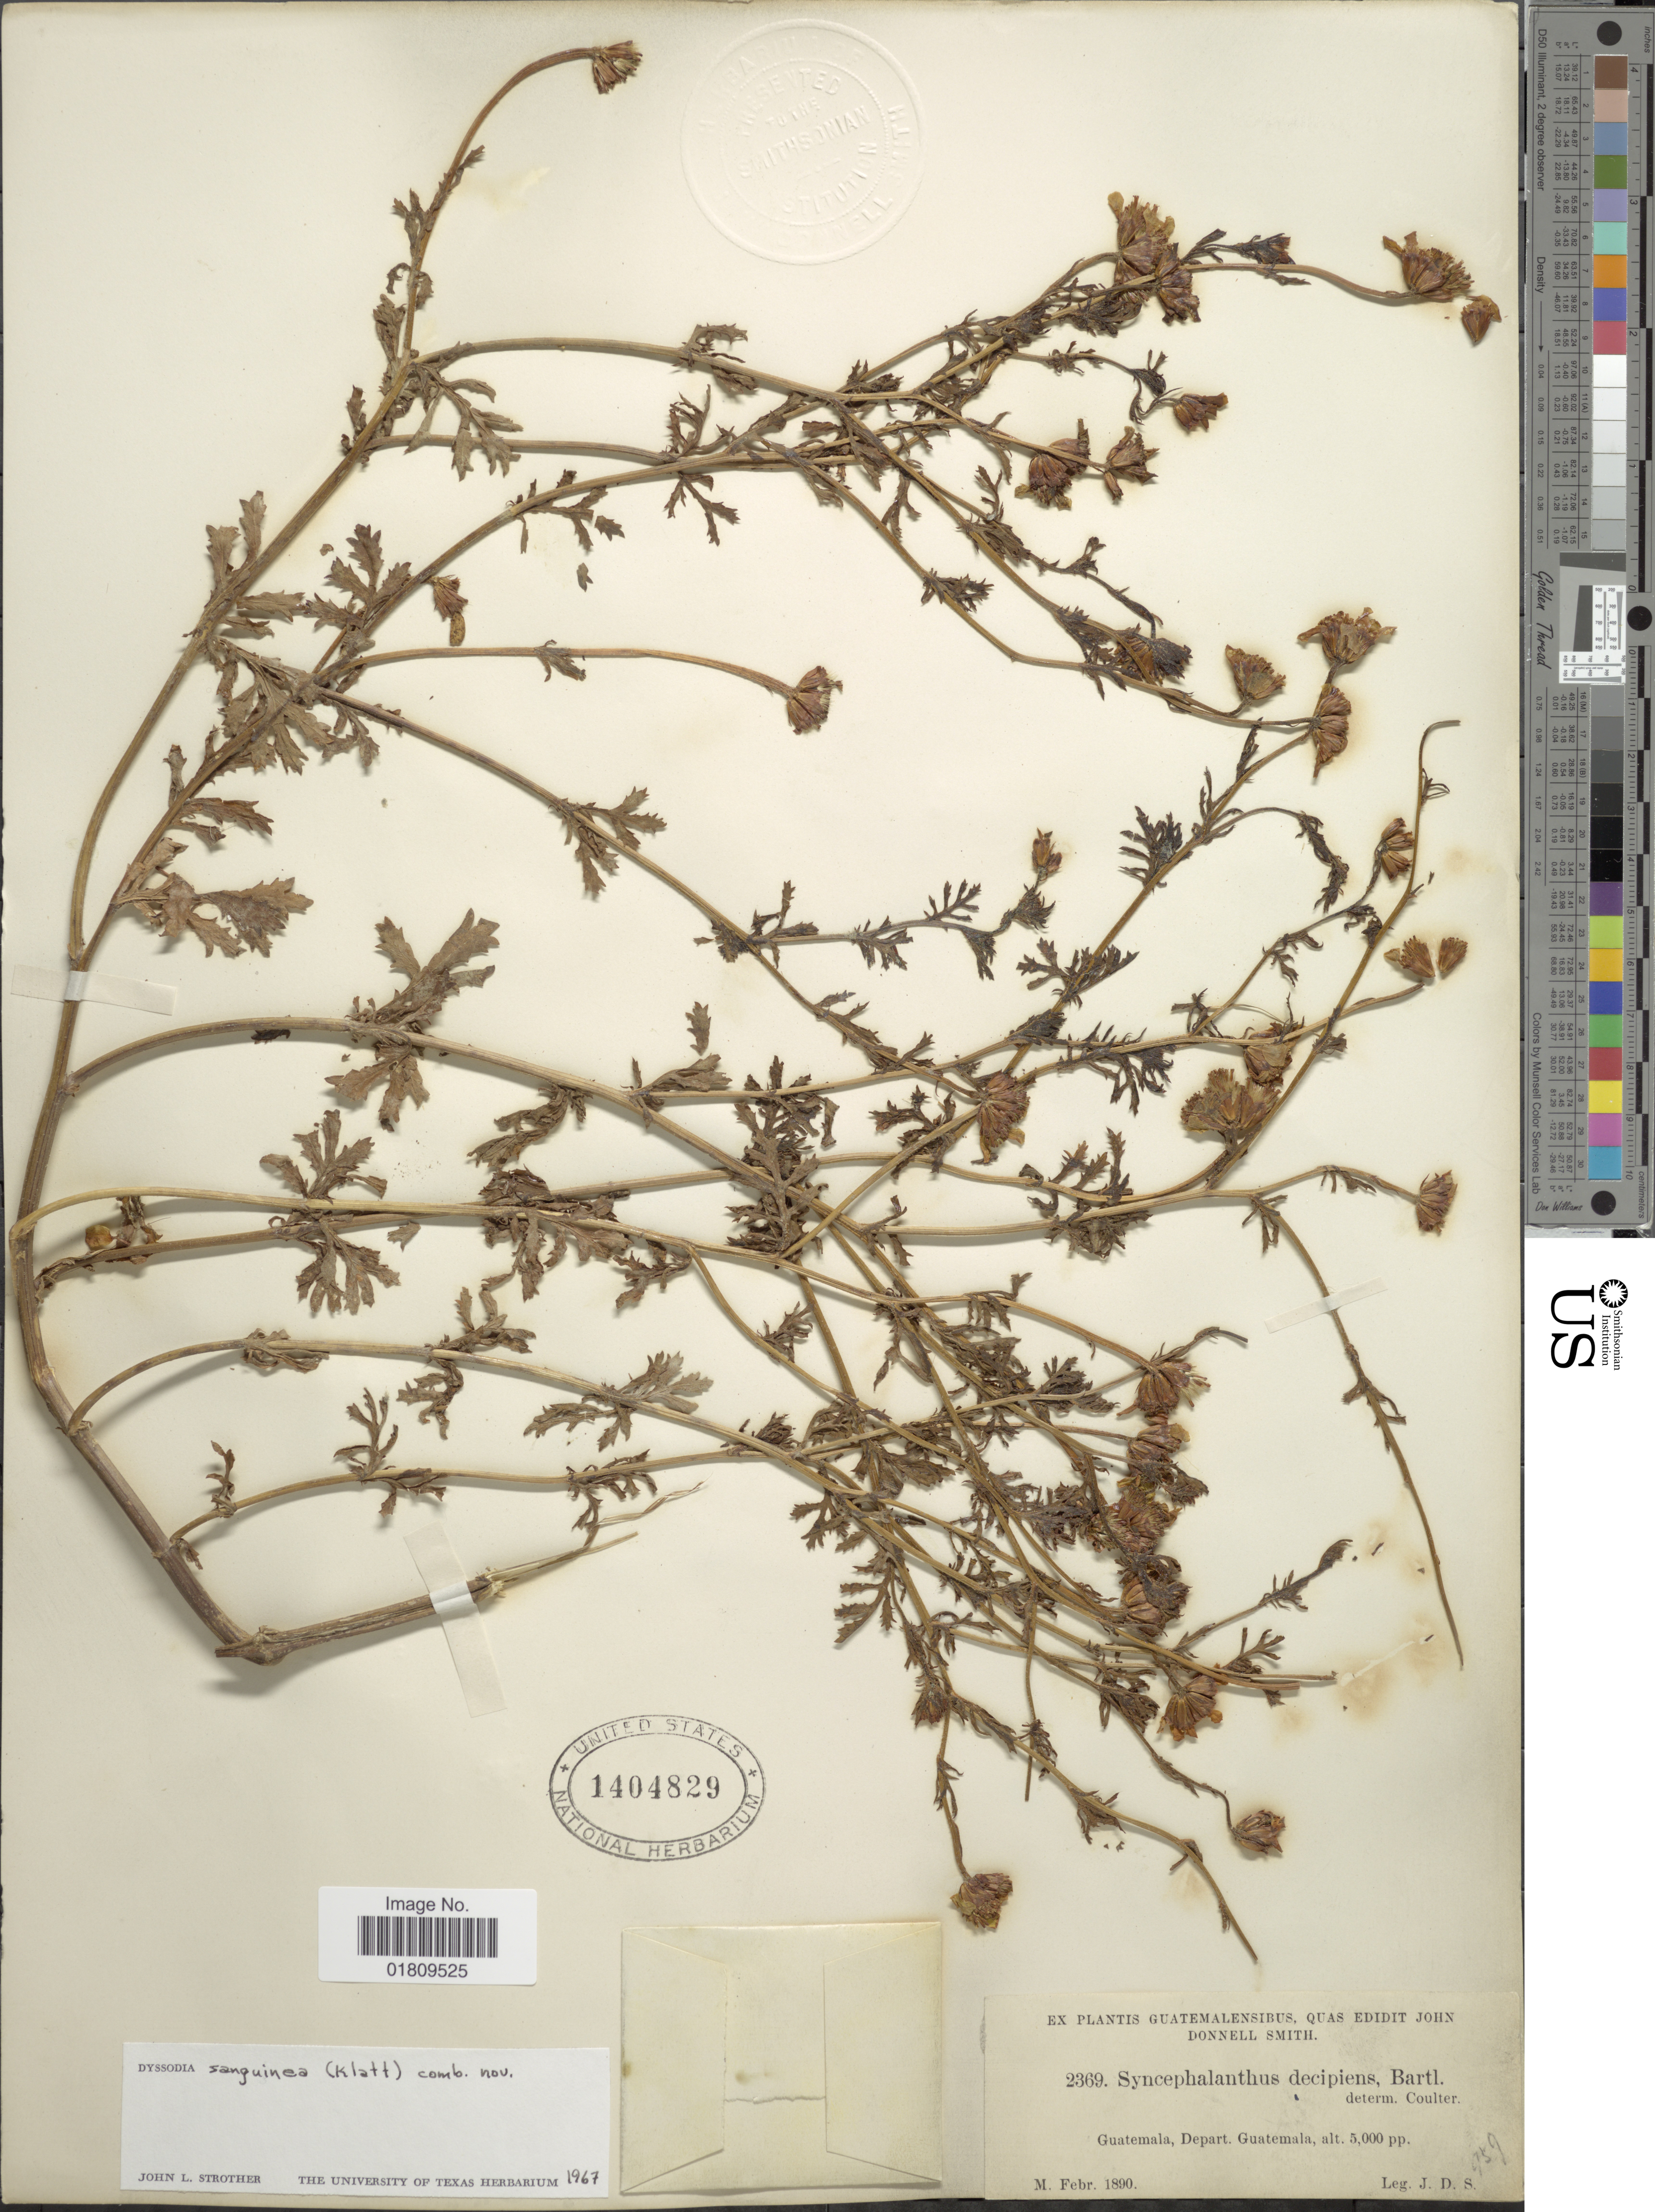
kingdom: Plantae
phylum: Tracheophyta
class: Magnoliopsida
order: Asterales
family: Asteraceae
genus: Dyssodia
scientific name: Dyssodia decipiens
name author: (Bartl.) M.C. Johnst. ex M.C. Johnst. & B.L. Turner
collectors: J. Donnell Smith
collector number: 2369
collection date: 1890-02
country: Guatemala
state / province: Guatemala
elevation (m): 1524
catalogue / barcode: US 1404829